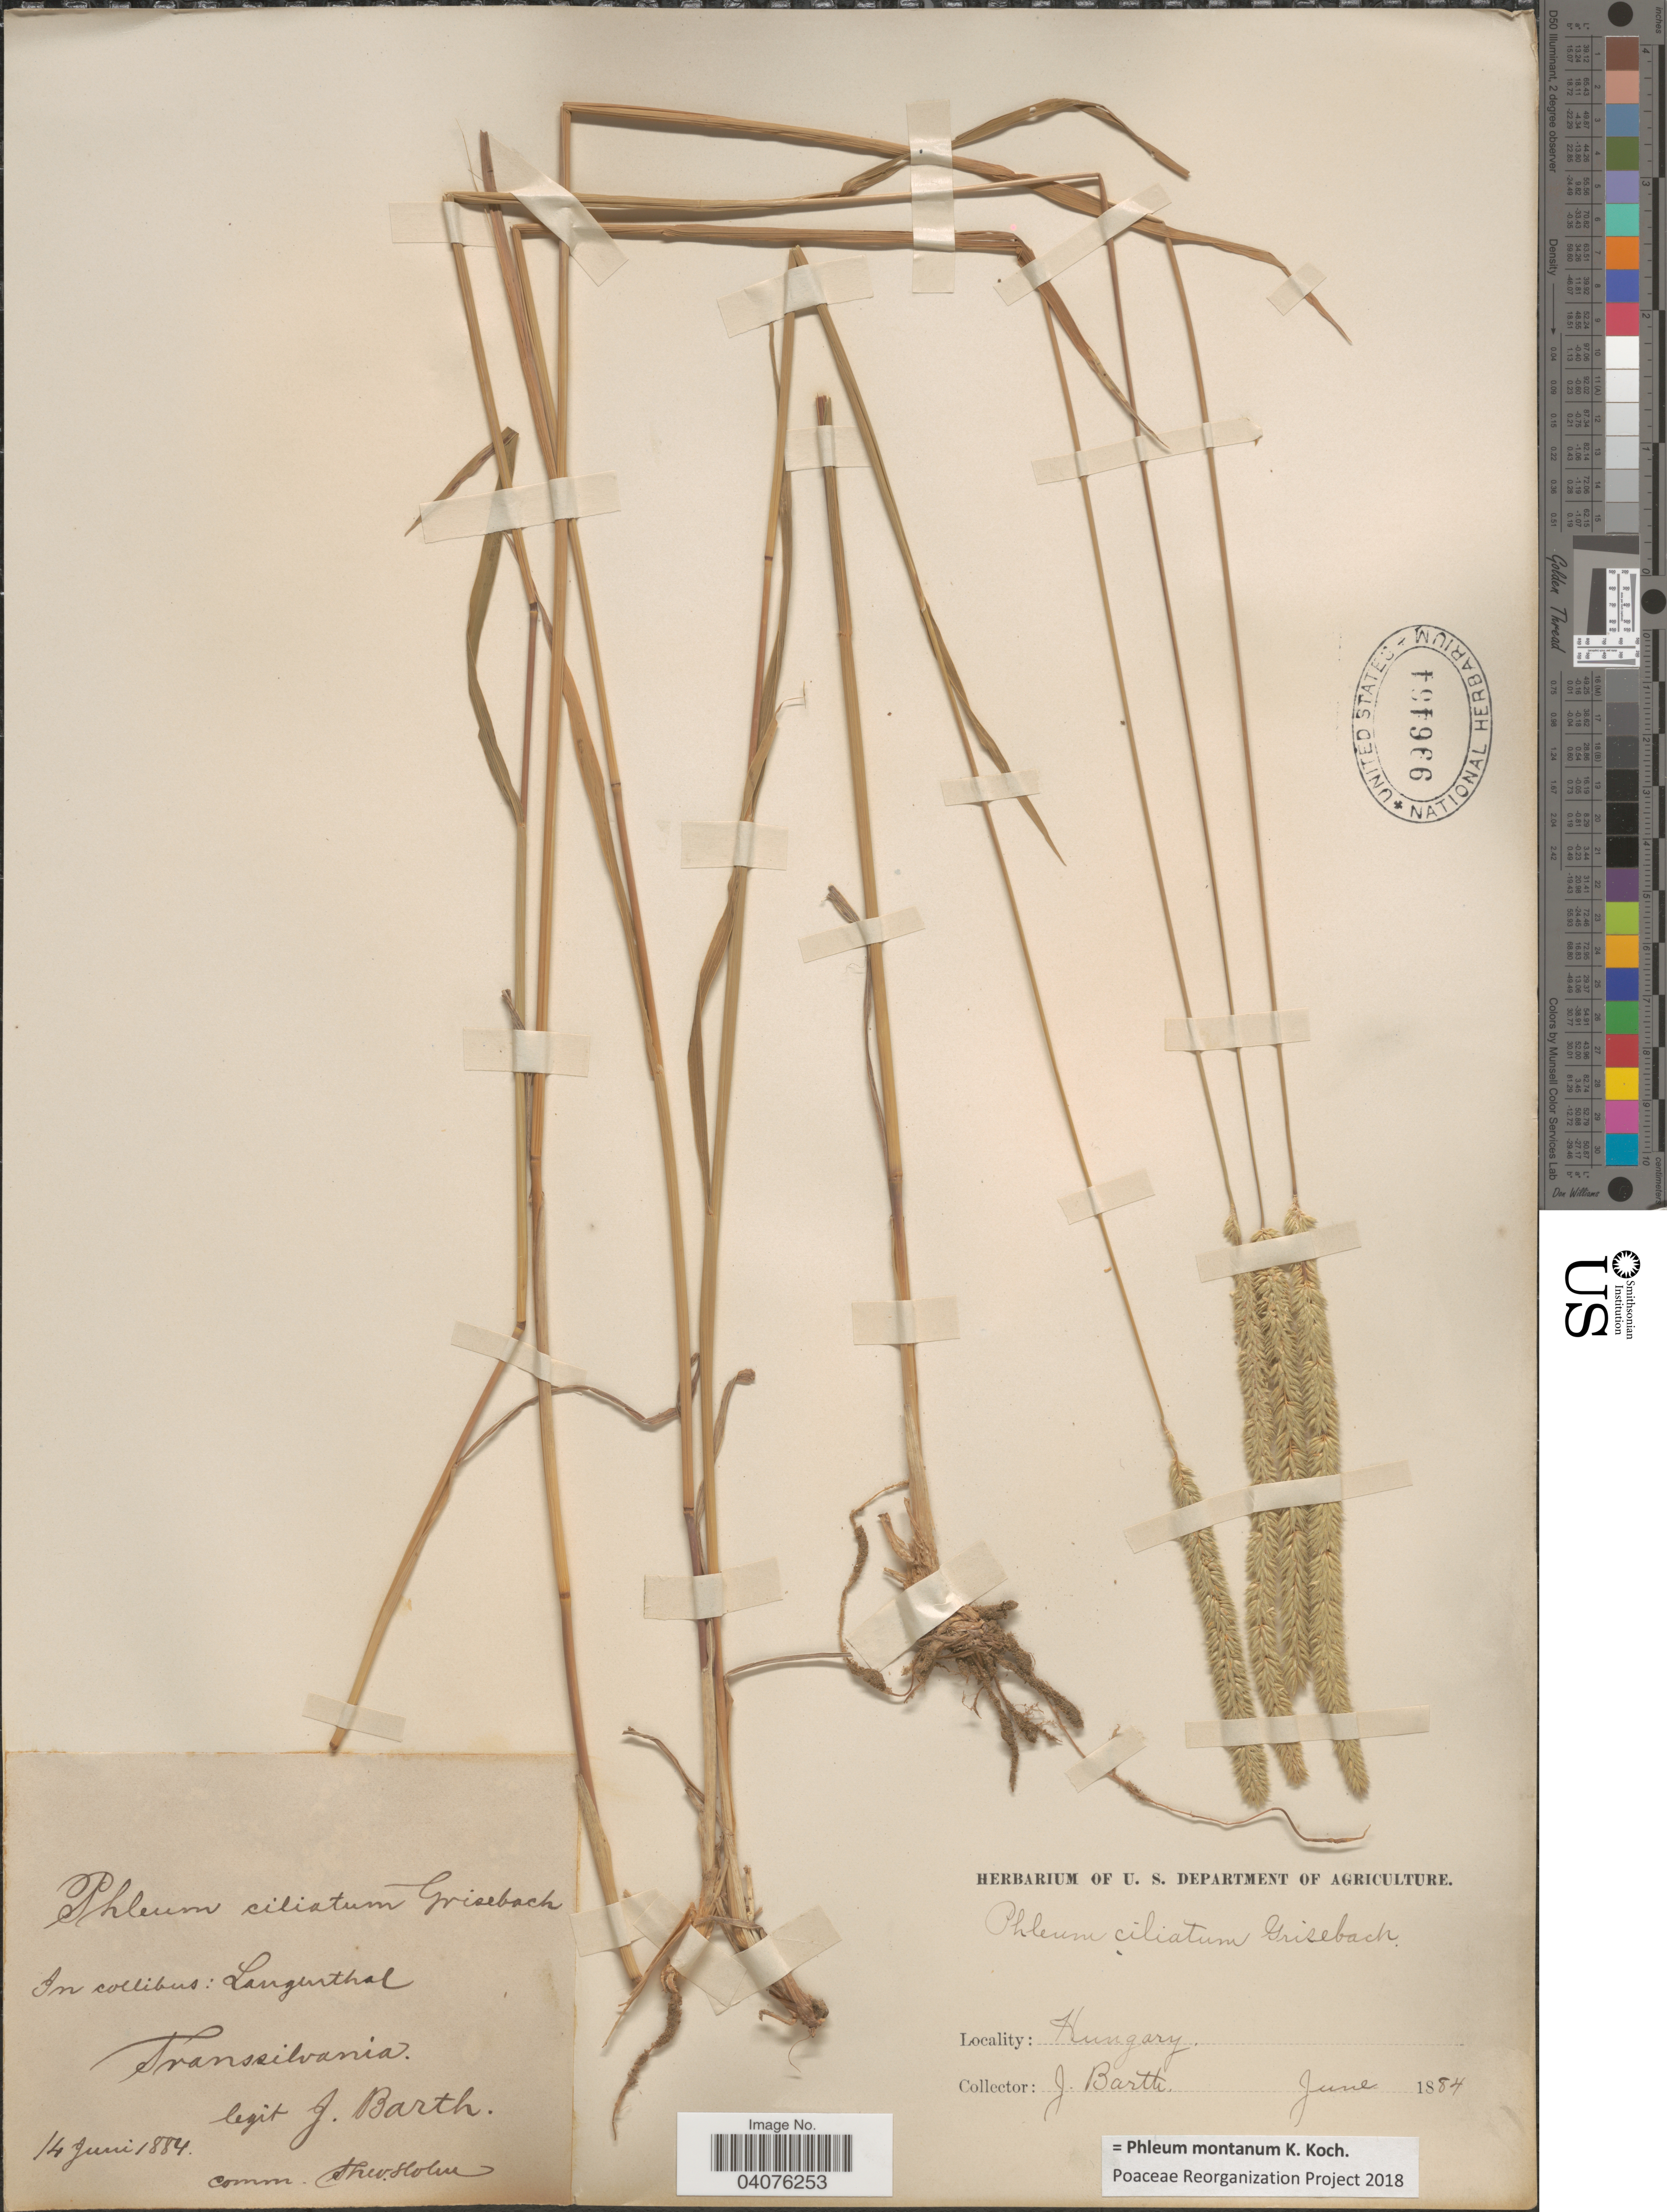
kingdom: Plantae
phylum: Tracheophyta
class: Liliopsida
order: Poales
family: Poaceae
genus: Phleum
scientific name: Phleum montanum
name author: K. Koch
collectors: J. Barth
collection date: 1884-06-14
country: Hungary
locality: In collibus: Langenthal. Transsilvania.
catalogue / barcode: US 996464